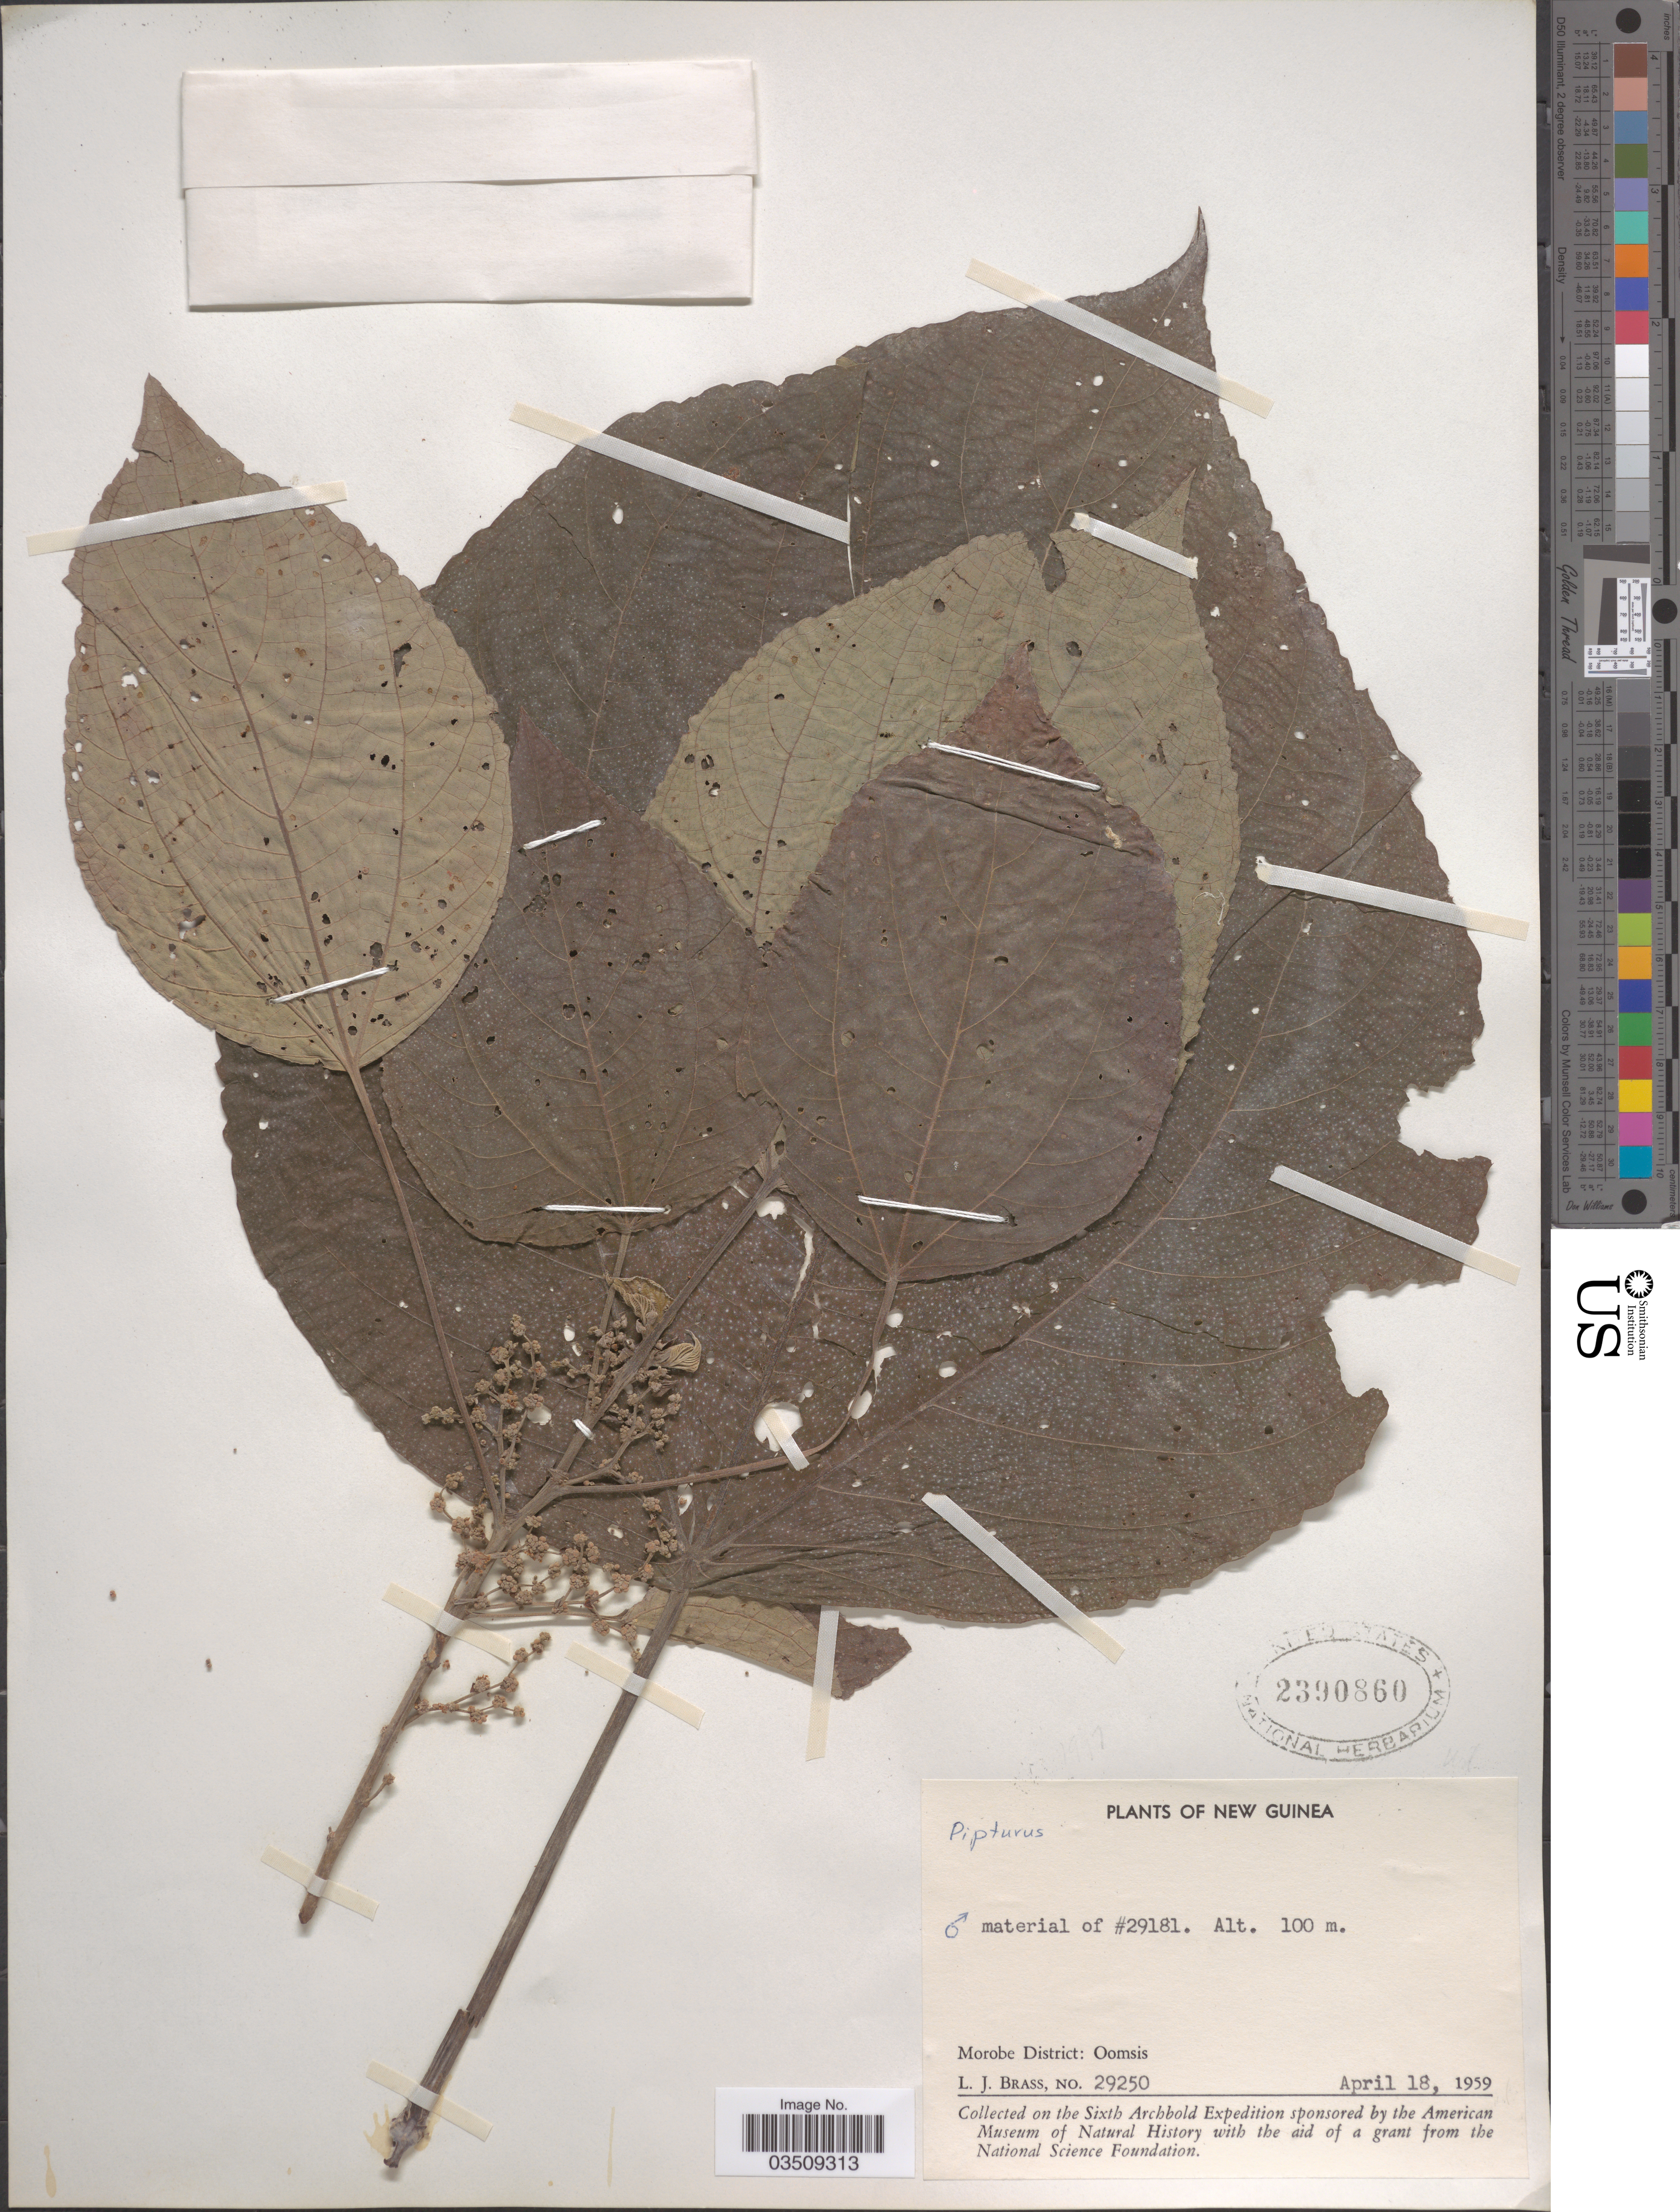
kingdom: Plantae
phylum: Tracheophyta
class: Magnoliopsida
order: Rosales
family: Urticaceae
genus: Pipturus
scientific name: Pipturus sp.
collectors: L. J. Brass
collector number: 29250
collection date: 1959-04-18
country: Papua New Guinea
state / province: Morobe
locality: New Guinea. Morobe District: Oomsis.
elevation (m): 100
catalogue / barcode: US 2390860